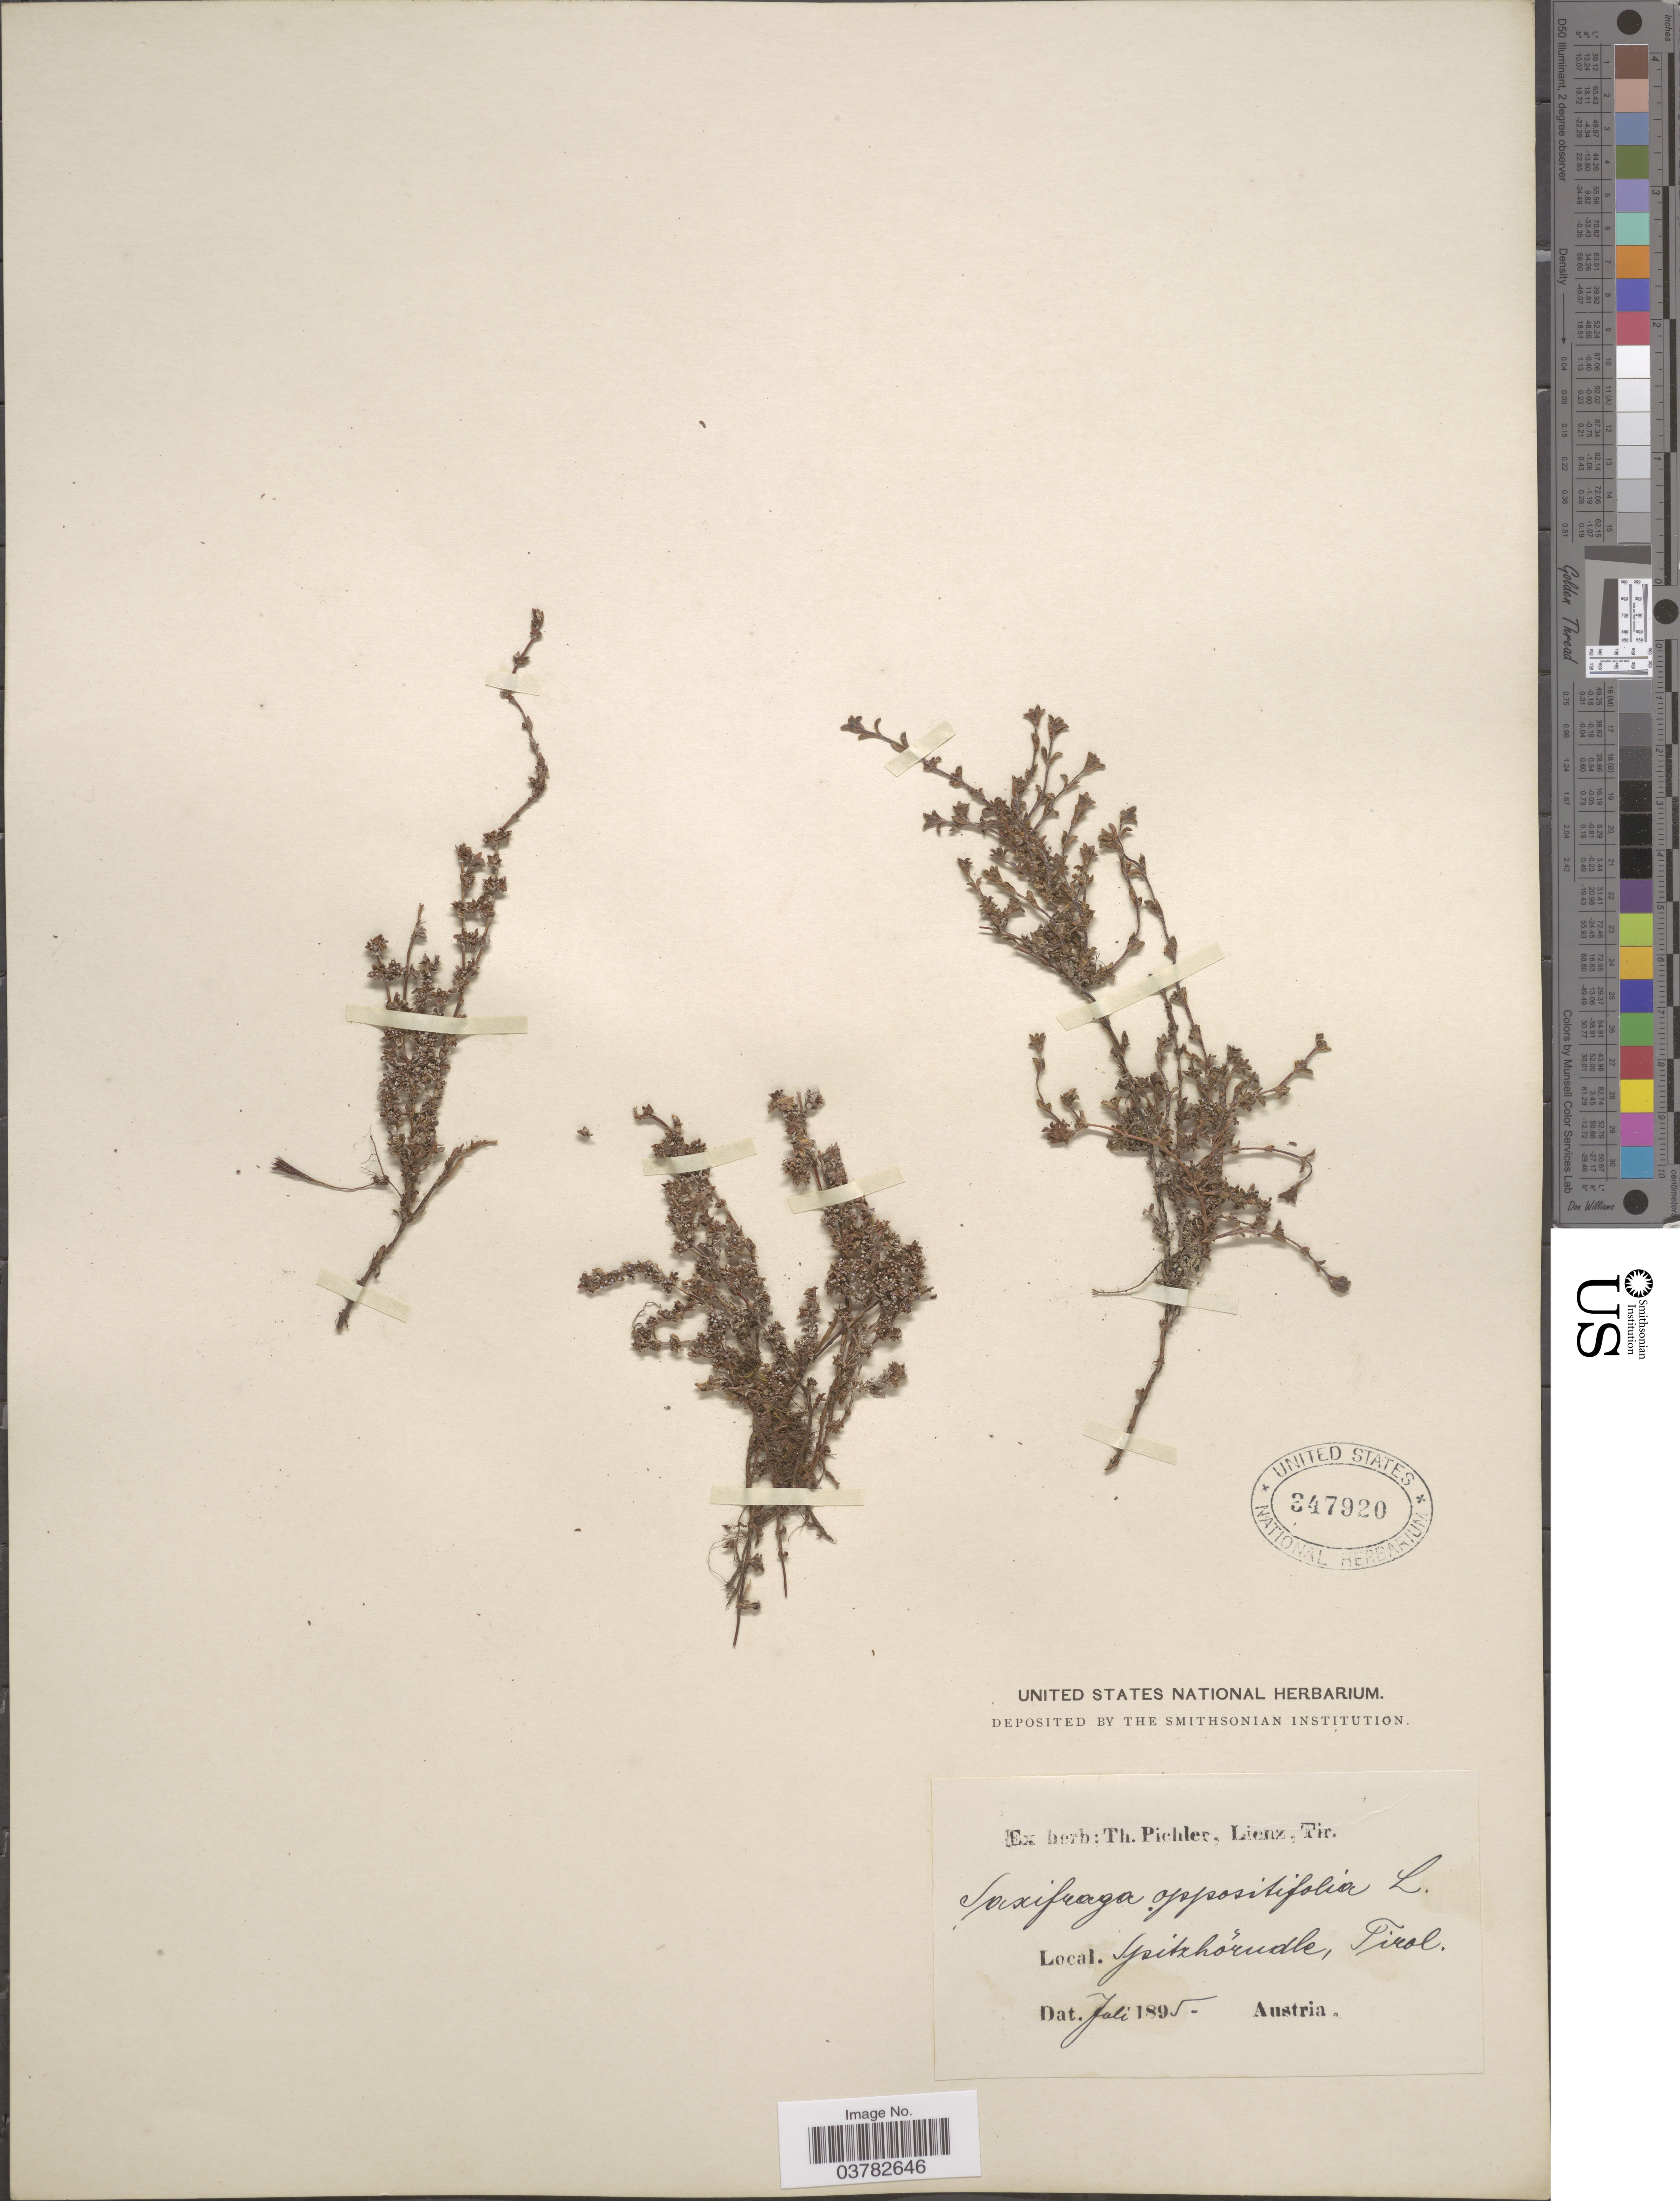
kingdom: Plantae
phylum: Tracheophyta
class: Magnoliopsida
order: Saxifragales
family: Saxifragaceae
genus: Saxifraga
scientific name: Saxifraga oppositifolia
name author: L.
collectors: ex herb. T. Pichler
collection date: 1895-07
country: Austria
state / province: Tirol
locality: Spitzhórndle [interpreted].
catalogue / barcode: US 347920